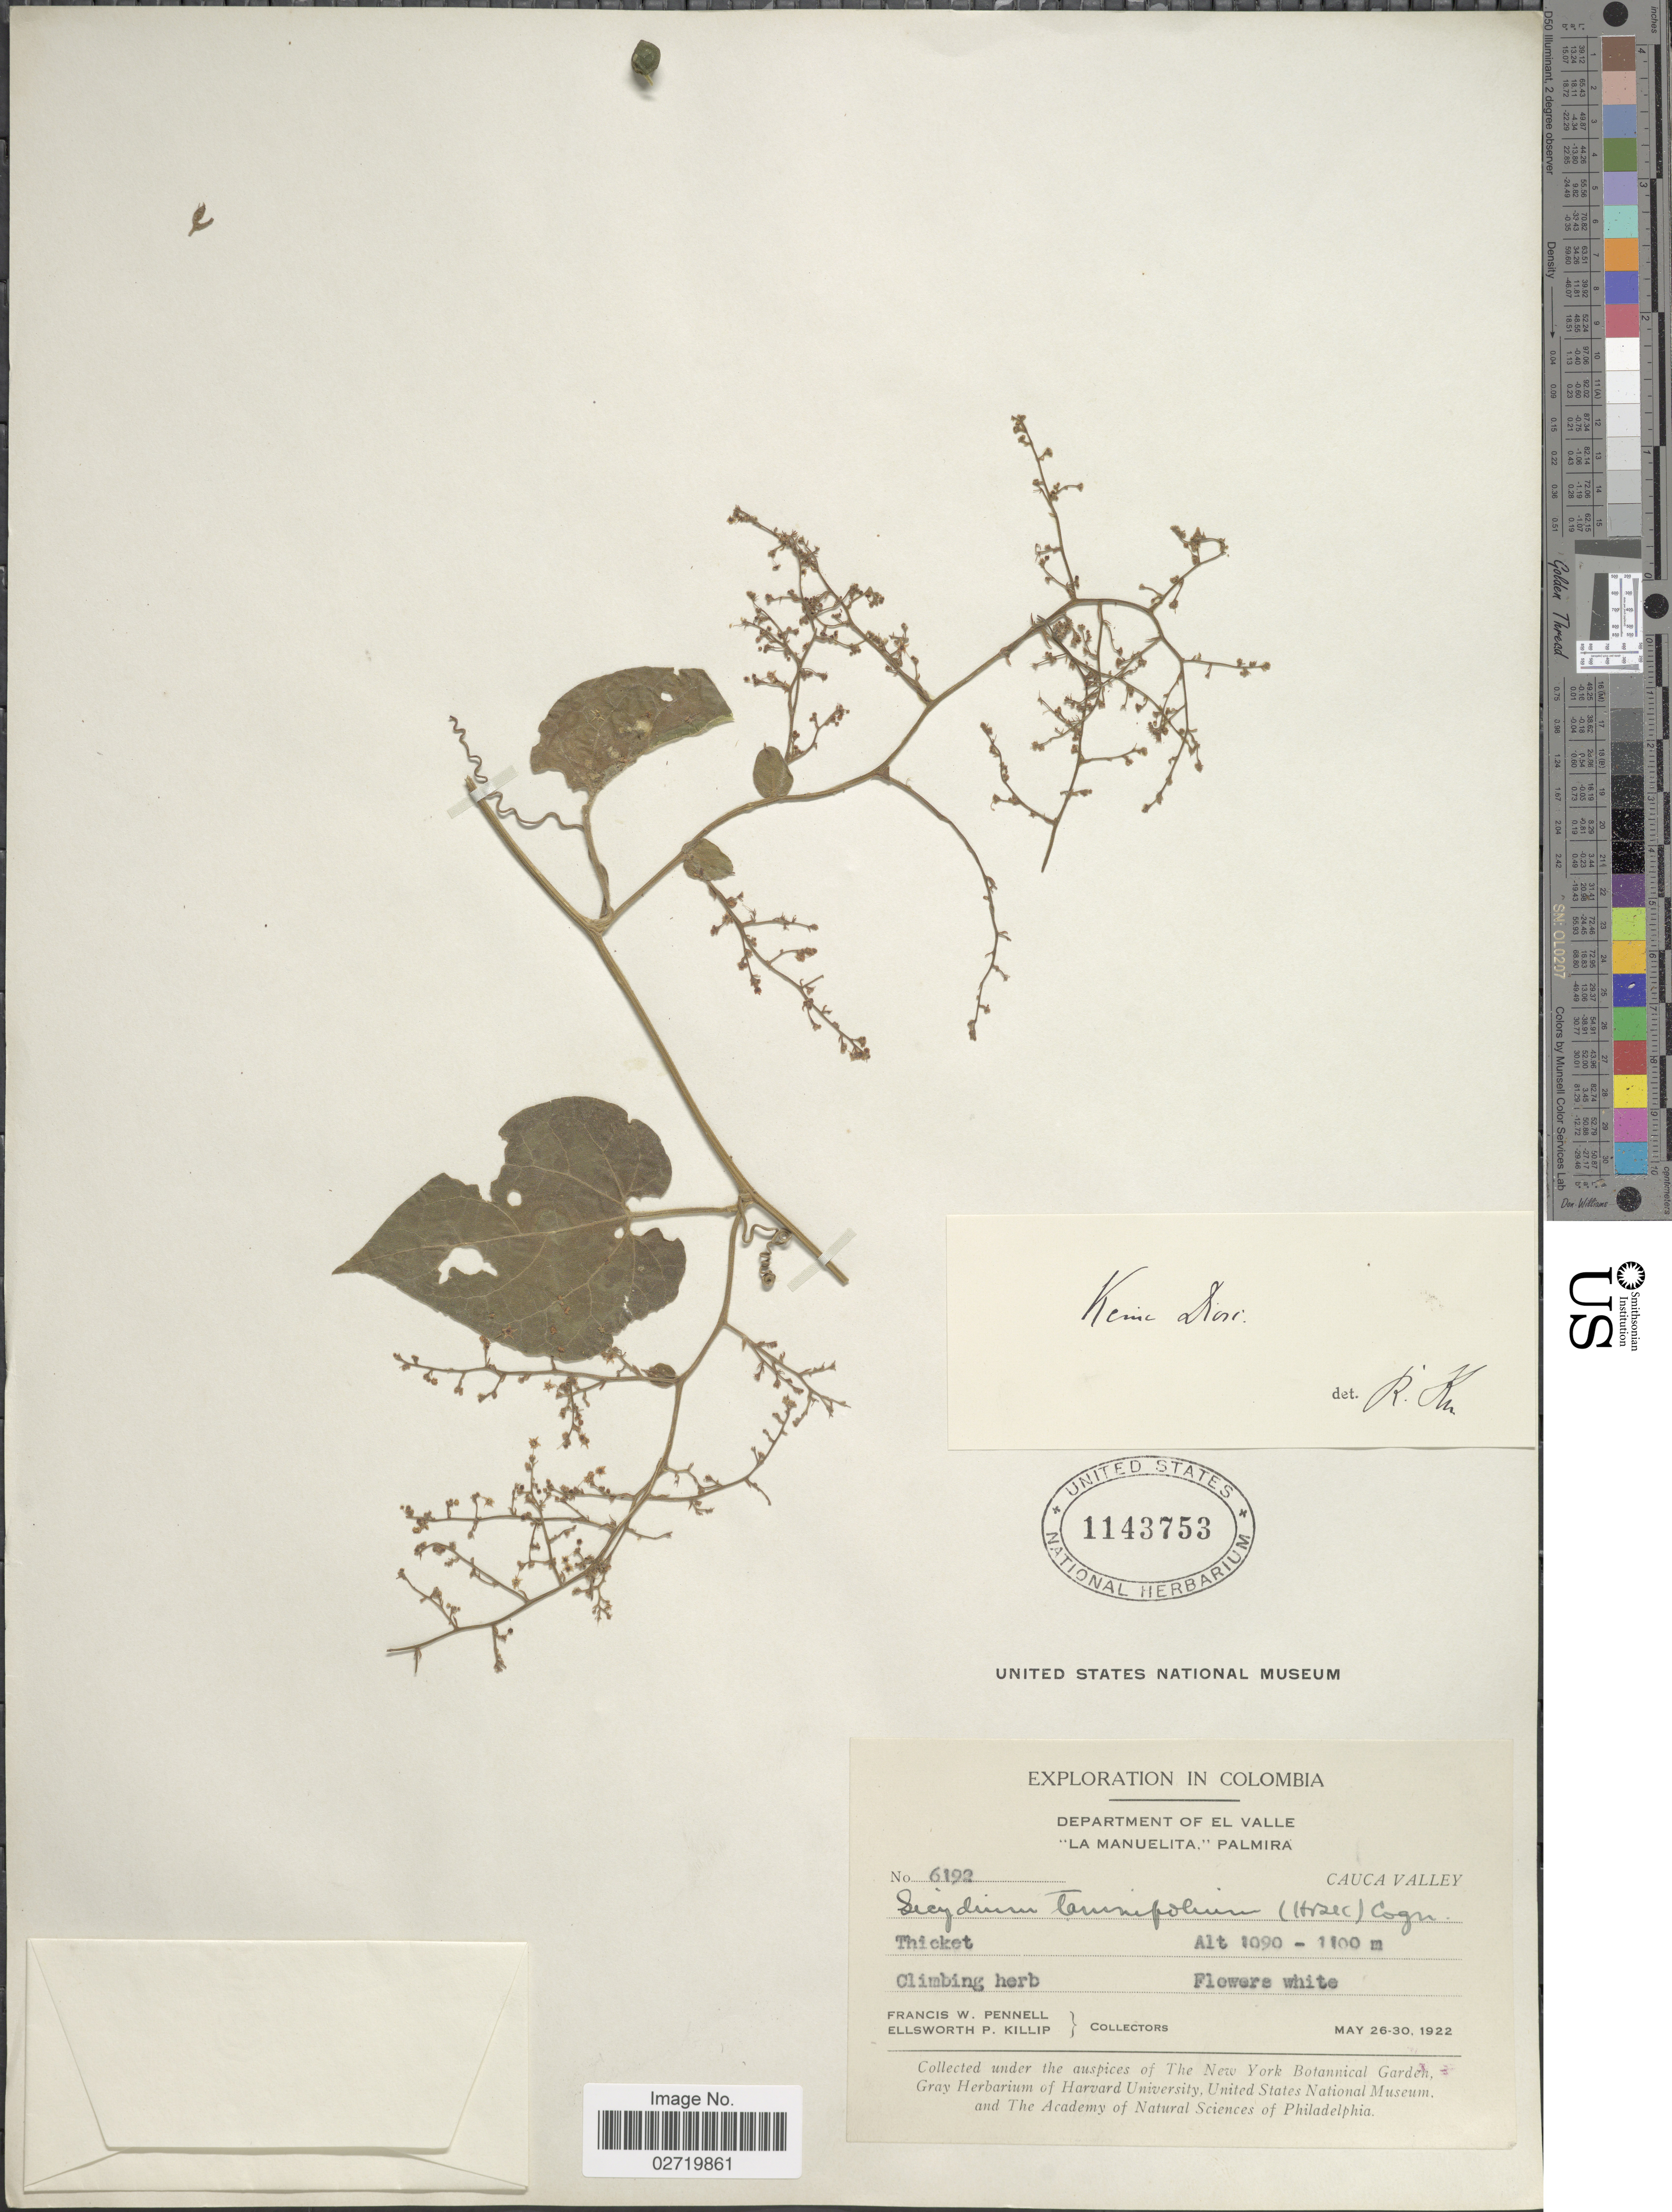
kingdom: Plantae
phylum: Tracheophyta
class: Magnoliopsida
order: Cucurbitales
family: Cucurbitaceae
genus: Sicydium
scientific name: Sicydium tamnifolium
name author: (Kunth) Cogn.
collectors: F. W. Pennell & E. P. Killip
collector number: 6192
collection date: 1922-05-26/1922-05-30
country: Colombia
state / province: Valle del Cauca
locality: Department of El Valle. "La Manuelita,"Palmira. Cauca Valley.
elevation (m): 1090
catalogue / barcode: US 1143753